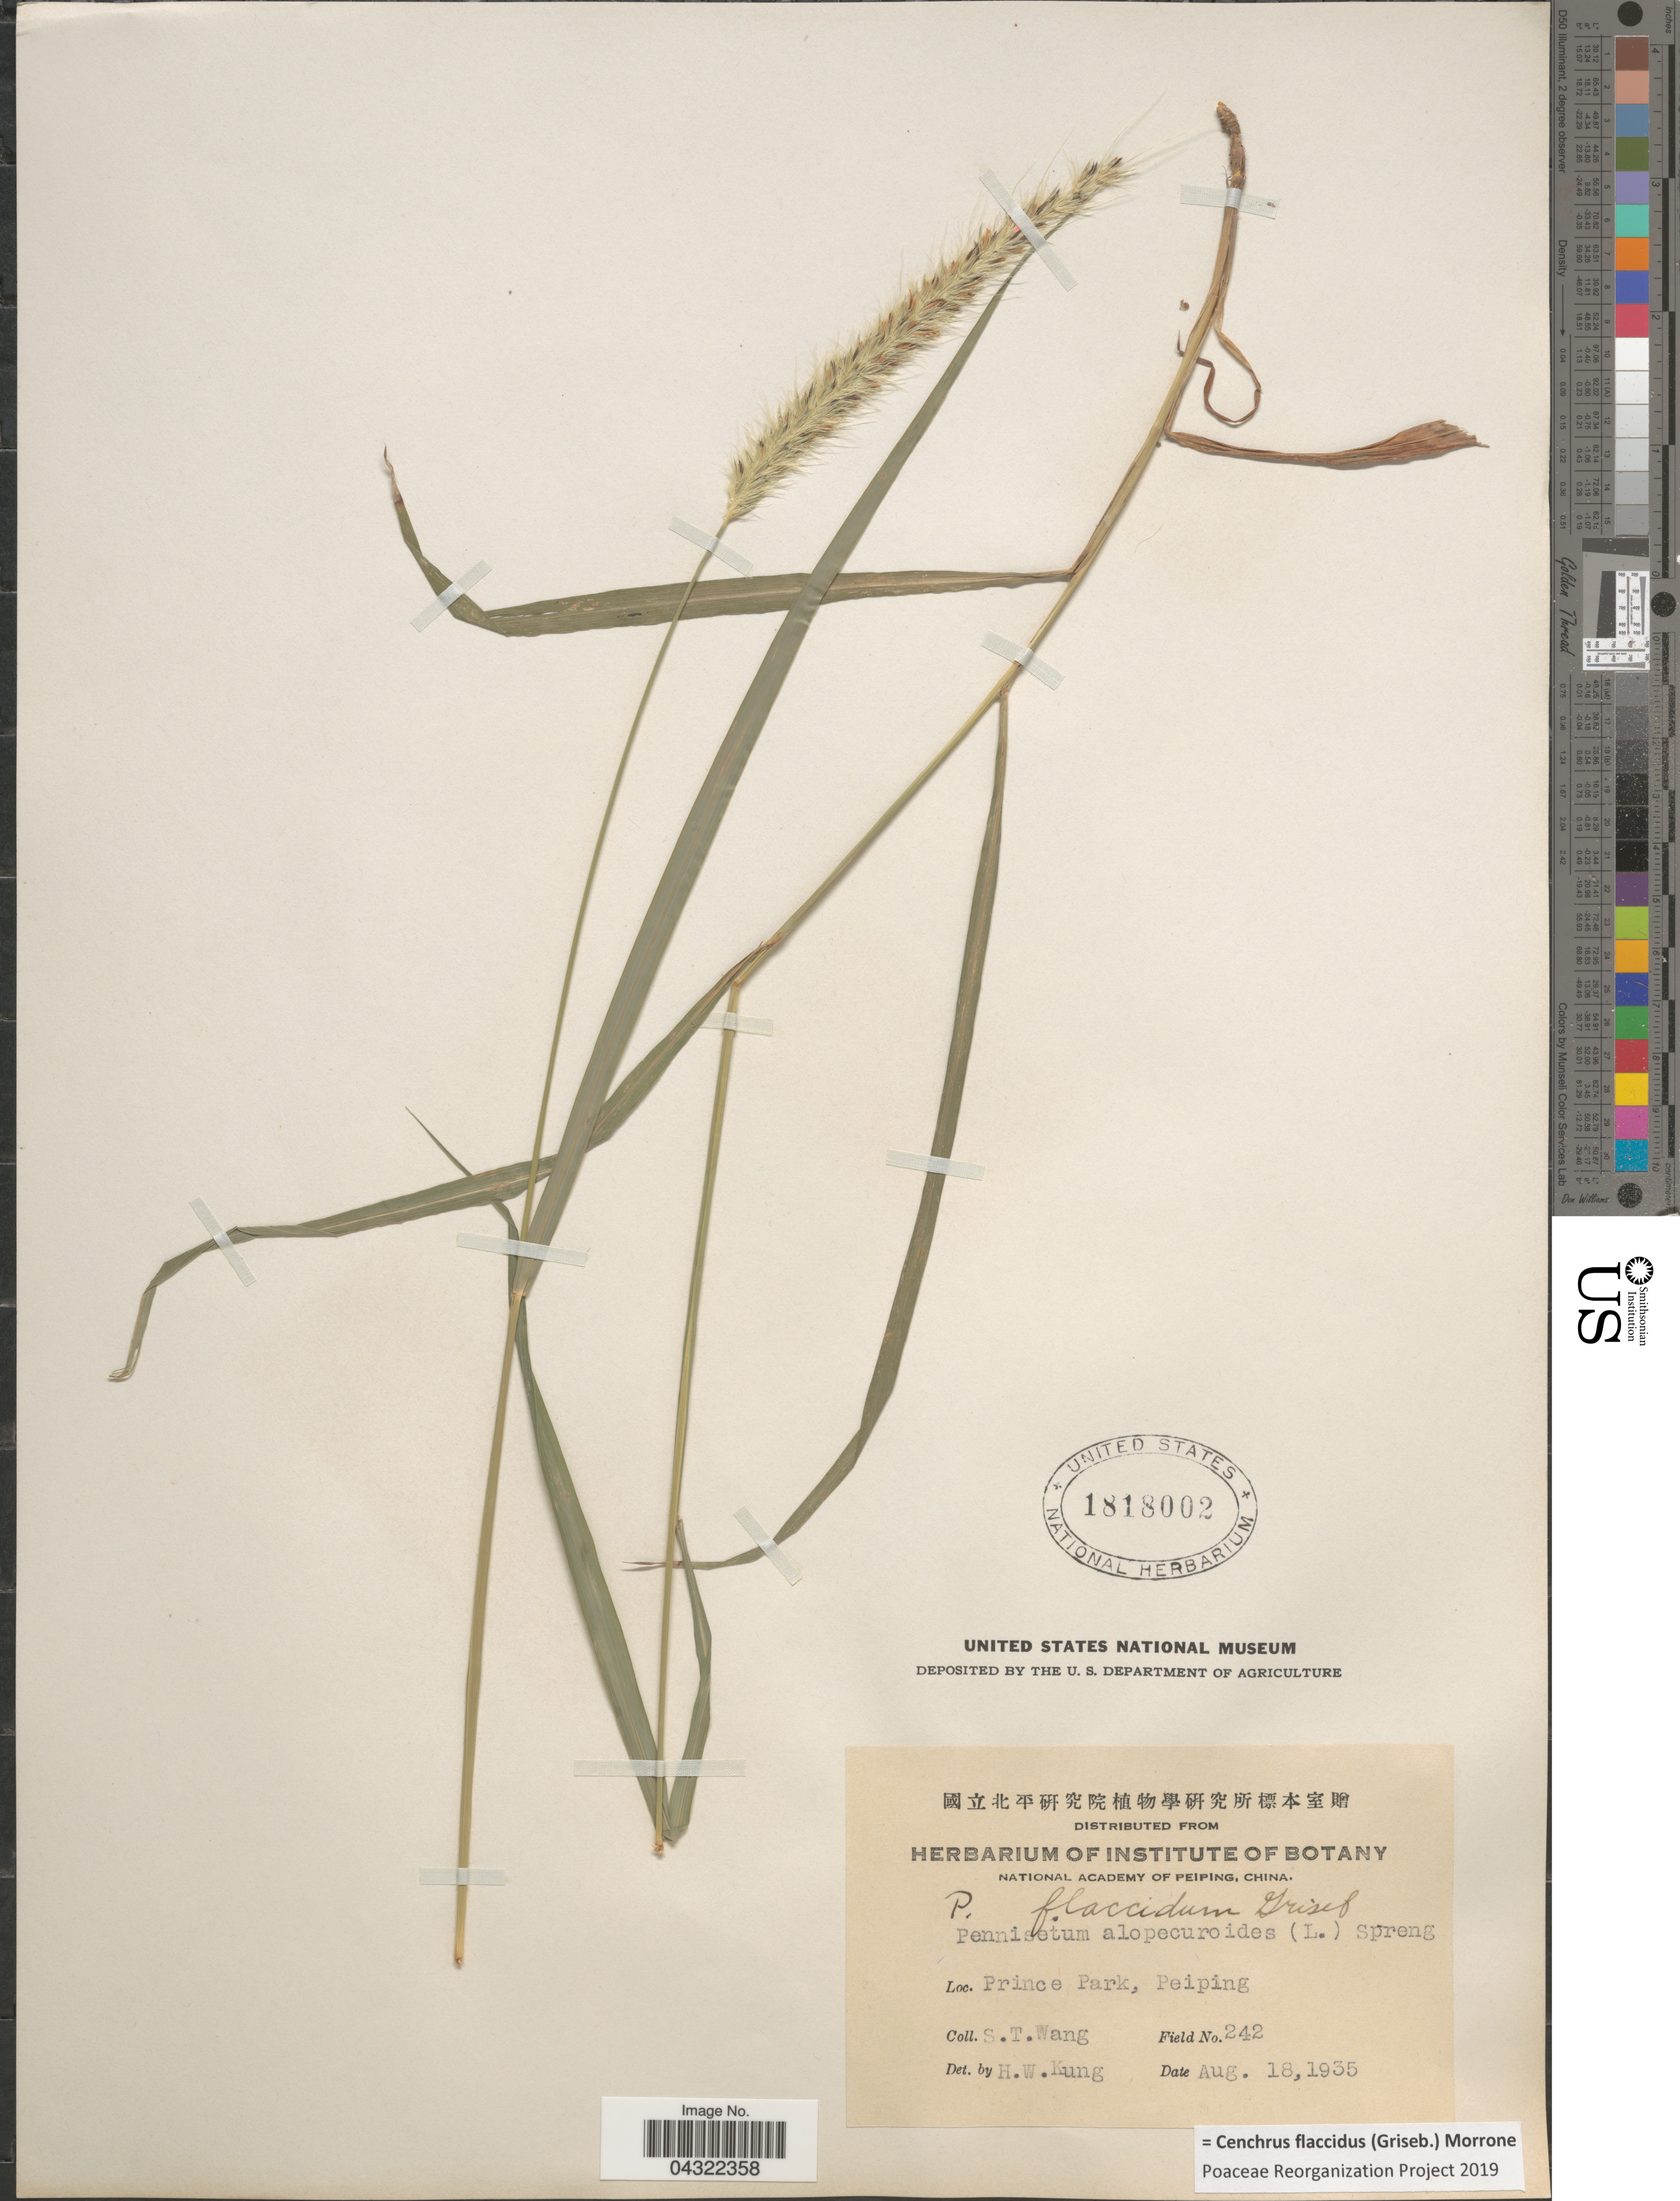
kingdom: Plantae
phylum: Tracheophyta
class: Liliopsida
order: Poales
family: Poaceae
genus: Cenchrus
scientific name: Cenchrus flaccidus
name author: (Griseb.) Morrone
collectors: S. Wang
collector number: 242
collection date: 1935-08-18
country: China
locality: Prince Park, Peiping.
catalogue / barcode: US 1818002